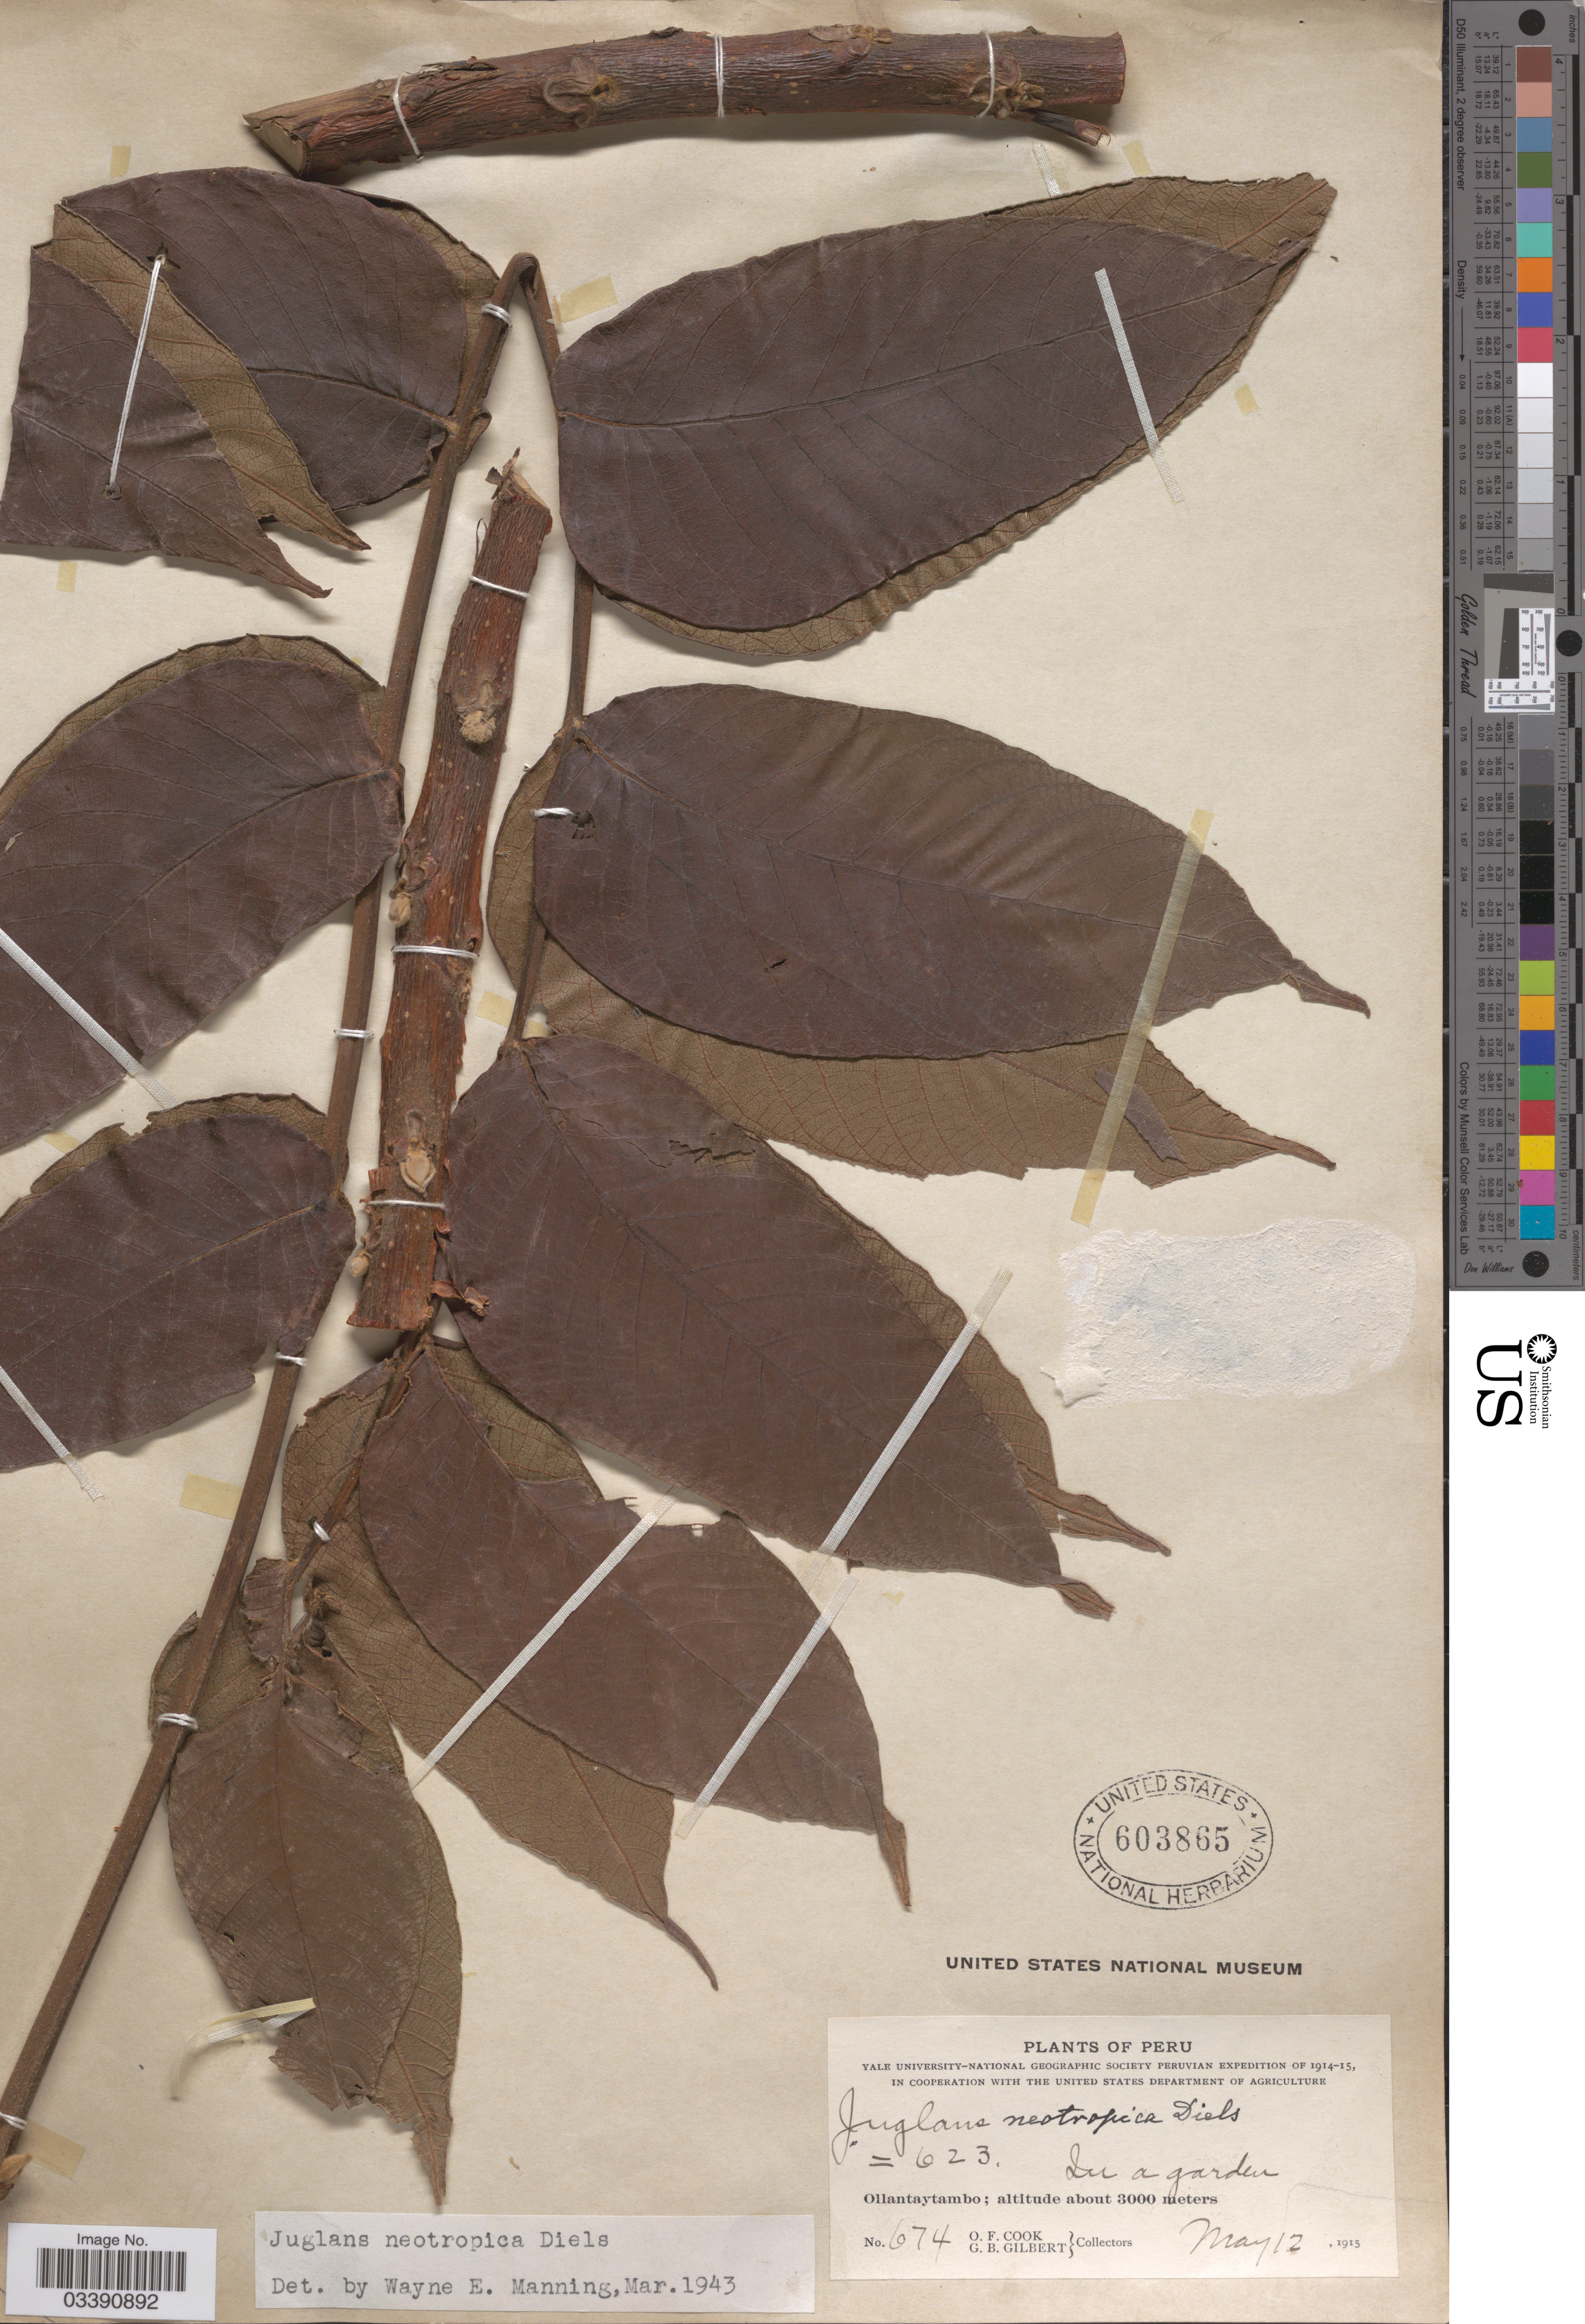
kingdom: Plantae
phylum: Tracheophyta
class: Magnoliopsida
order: Fagales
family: Juglandaceae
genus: Juglans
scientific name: Juglans neotropica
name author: Diels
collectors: O. F. Cook & G. B. Gilbert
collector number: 674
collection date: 1915-05-12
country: Peru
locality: Ollantaytambo.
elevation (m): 3000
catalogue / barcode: US 603865